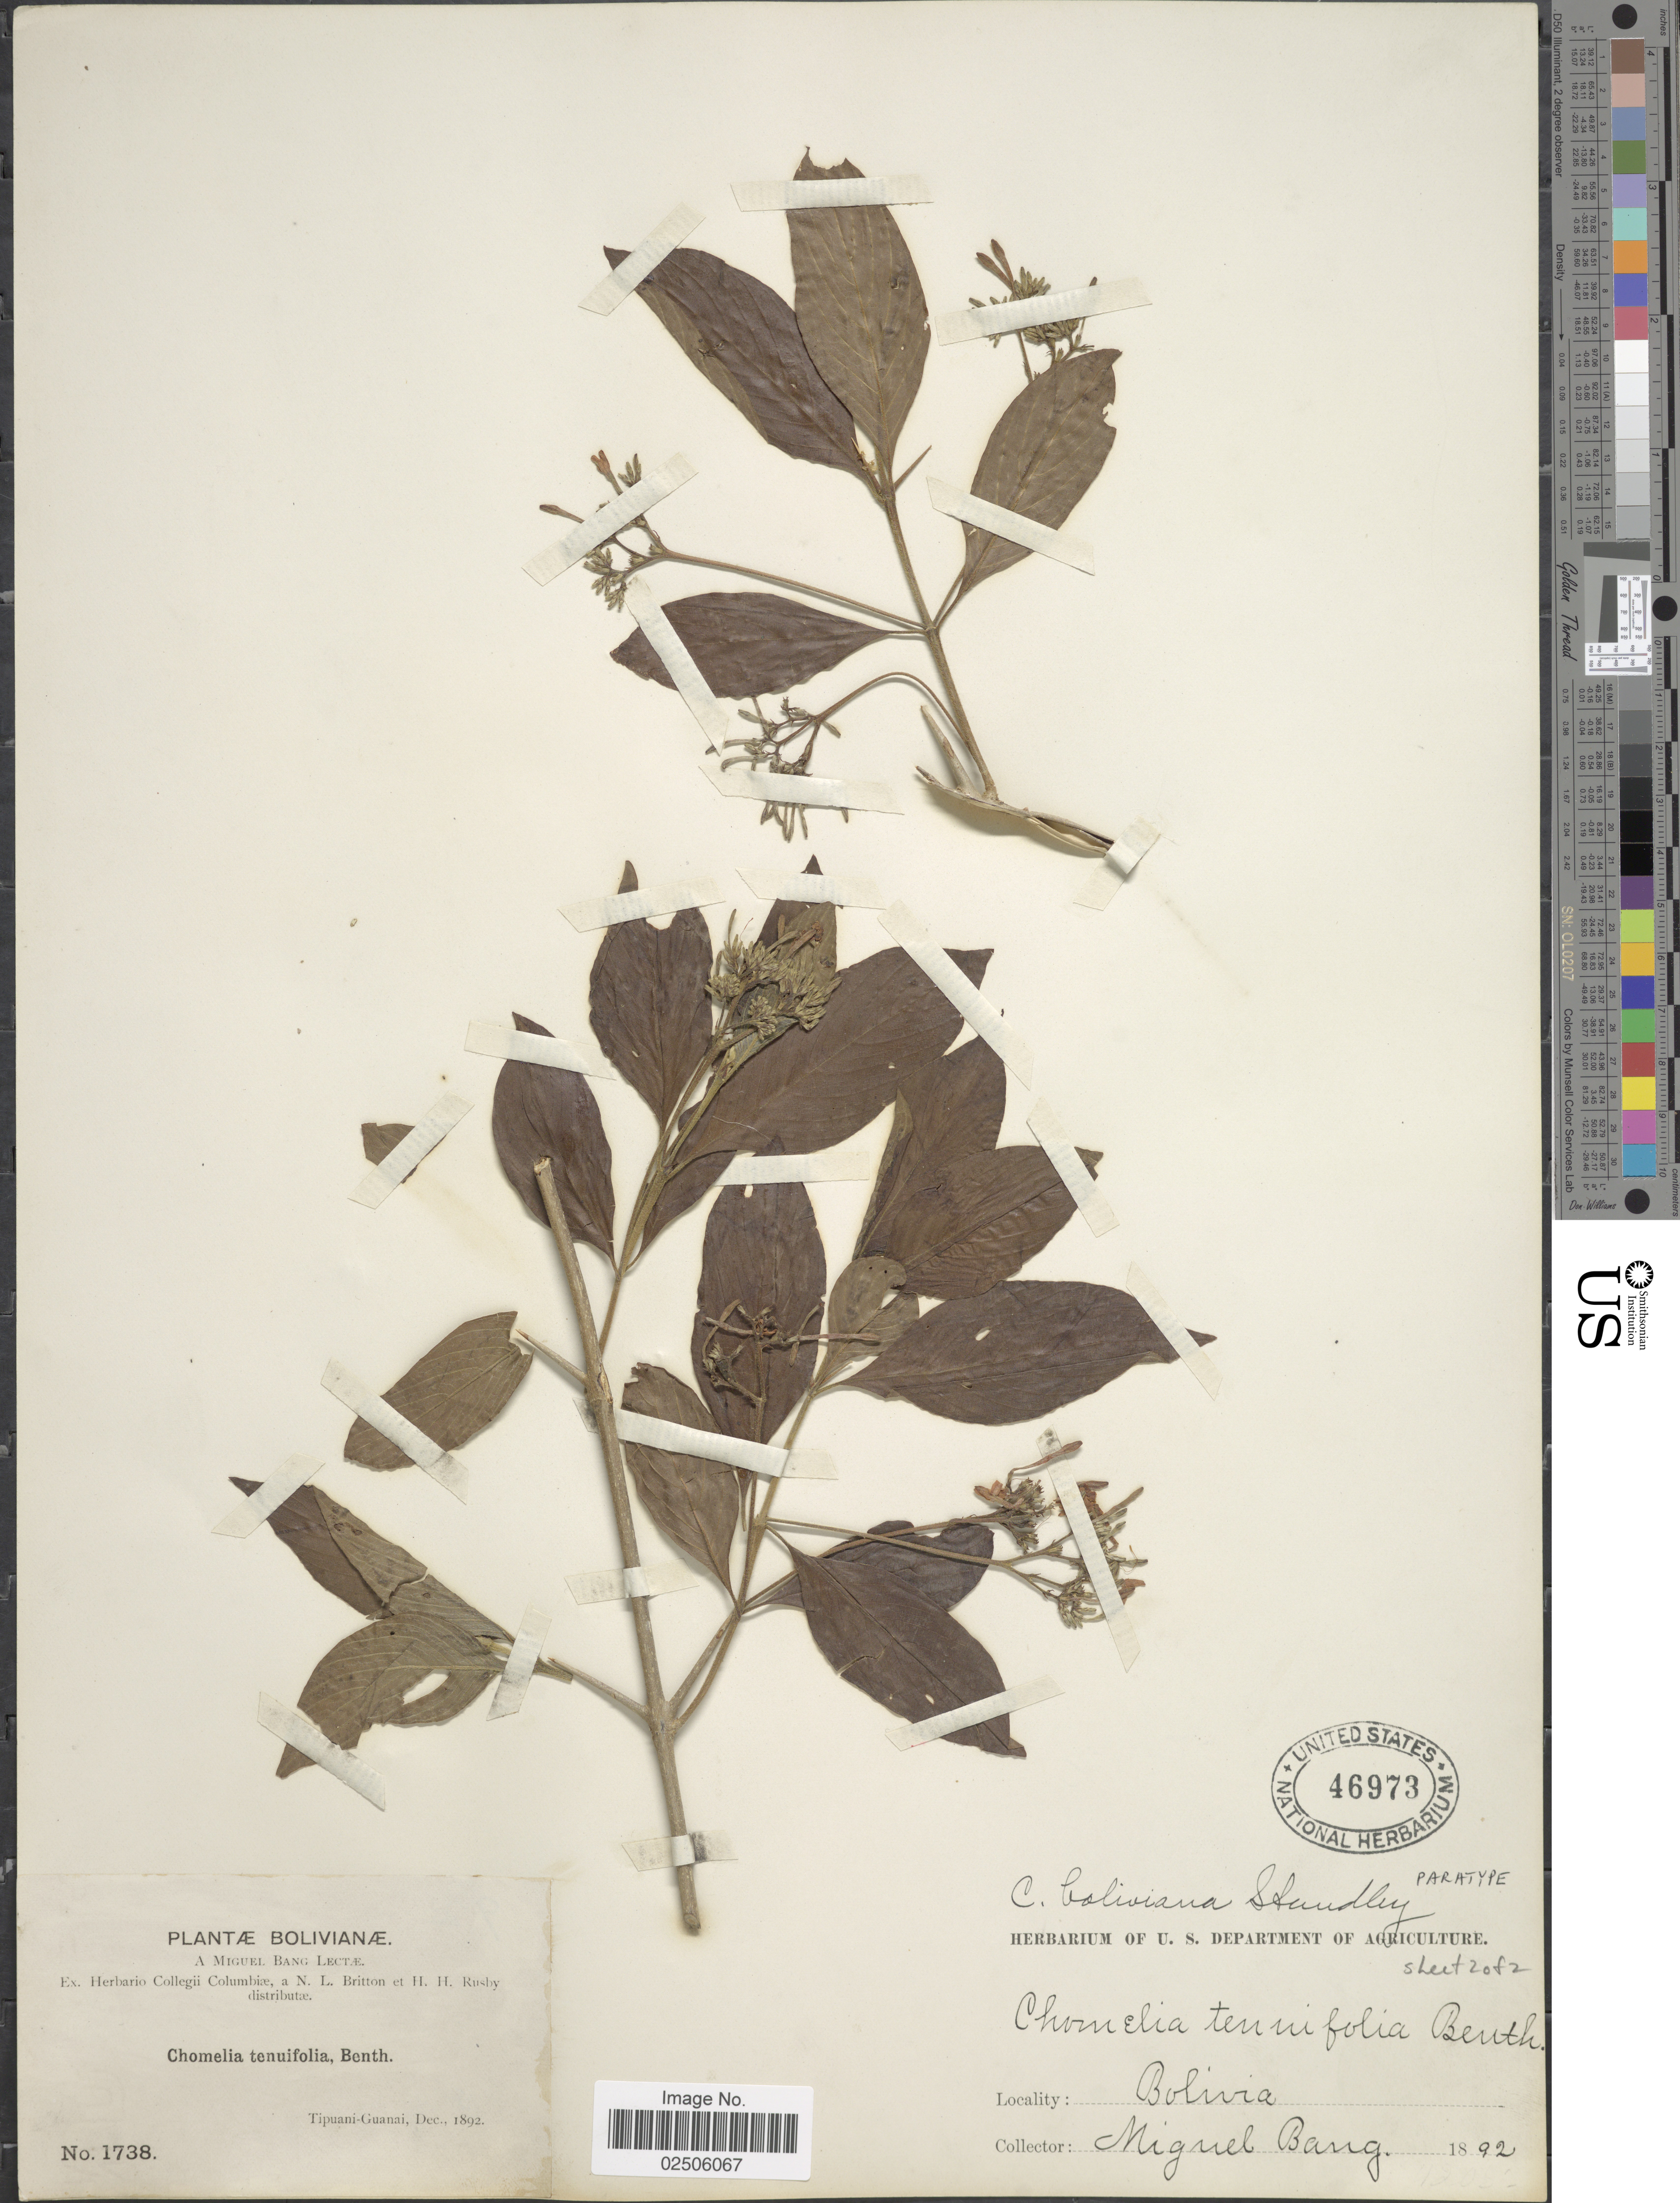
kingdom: Plantae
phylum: Tracheophyta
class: Magnoliopsida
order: Gentianales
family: Rubiaceae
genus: Chomelia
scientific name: Chomelia boliviana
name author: Standl.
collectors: M. Bang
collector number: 1738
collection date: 1892-12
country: Bolivia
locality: Tipuani-Guanai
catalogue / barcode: US 46973